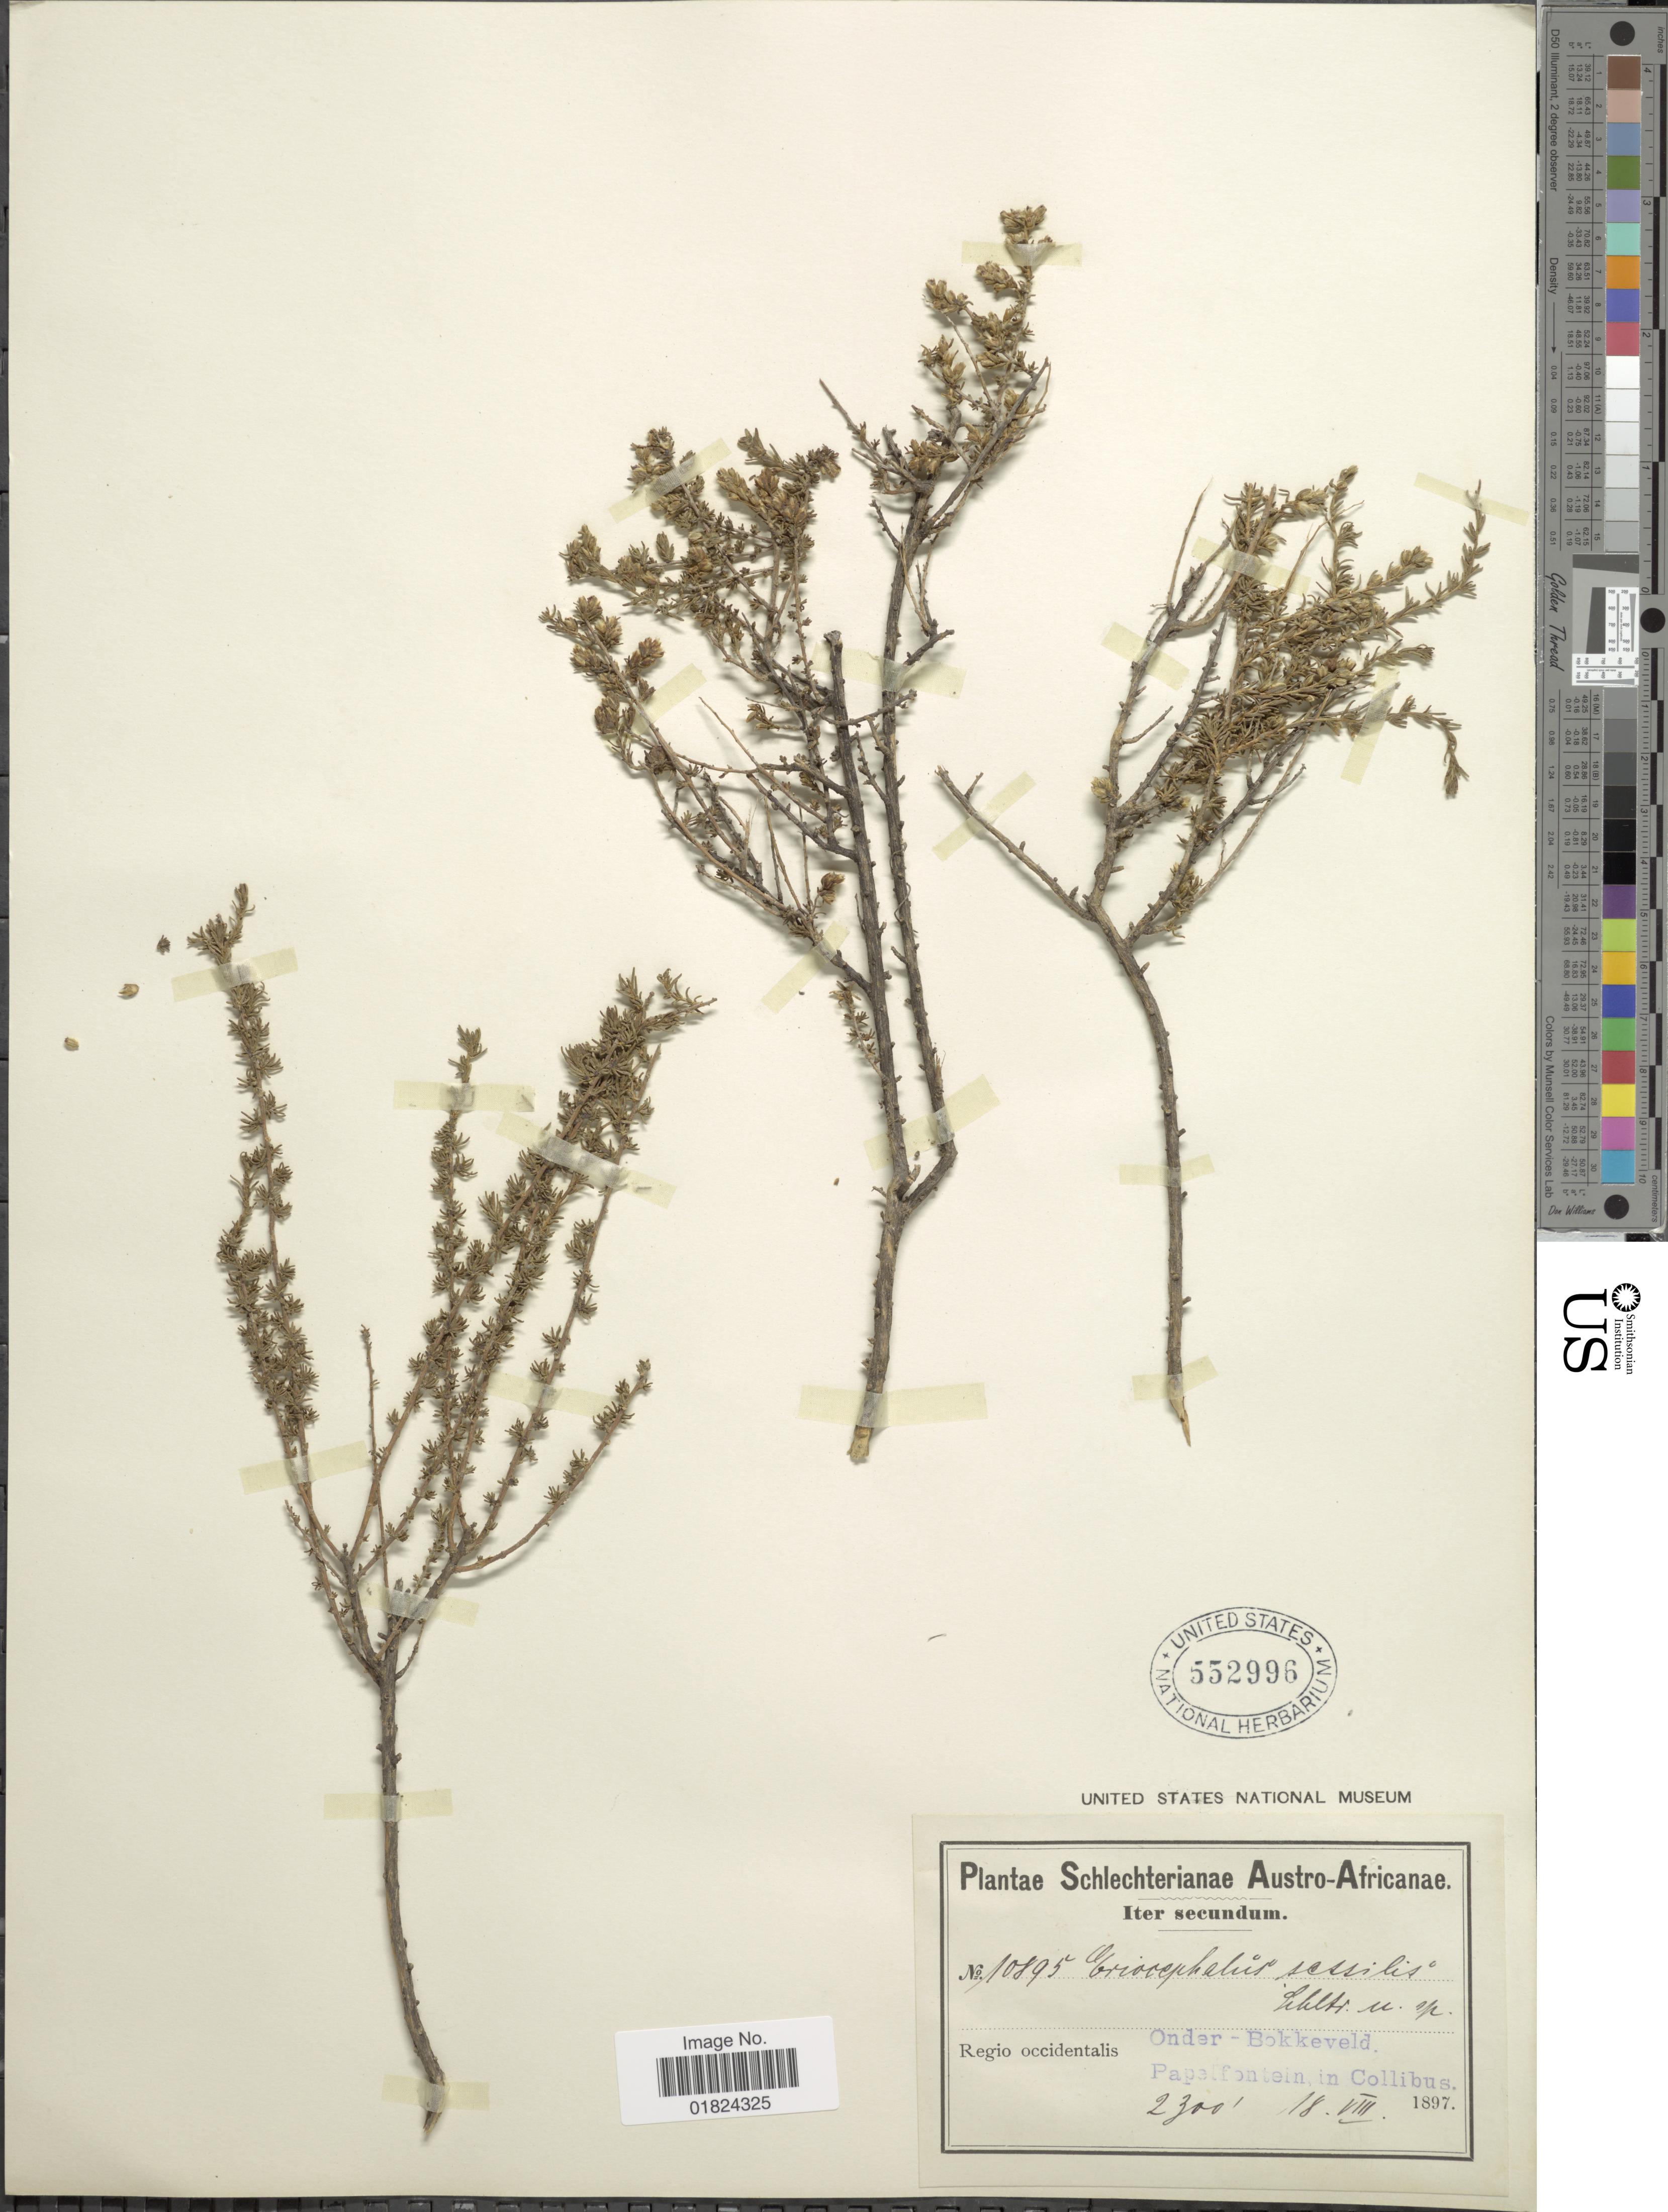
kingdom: Plantae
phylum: Tracheophyta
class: Magnoliopsida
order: Asterales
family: Asteraceae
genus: Eriocephalus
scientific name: Eriocephalus pauperrimus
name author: Merxm. & Eberle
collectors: Schlechter, --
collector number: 10895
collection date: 1897-08-18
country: South Africa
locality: Austro-Africanae, iter secundum, Onder-Bokkeveld, Papelfontein, in Collibus, regio occidentalis.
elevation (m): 701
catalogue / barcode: US 552996